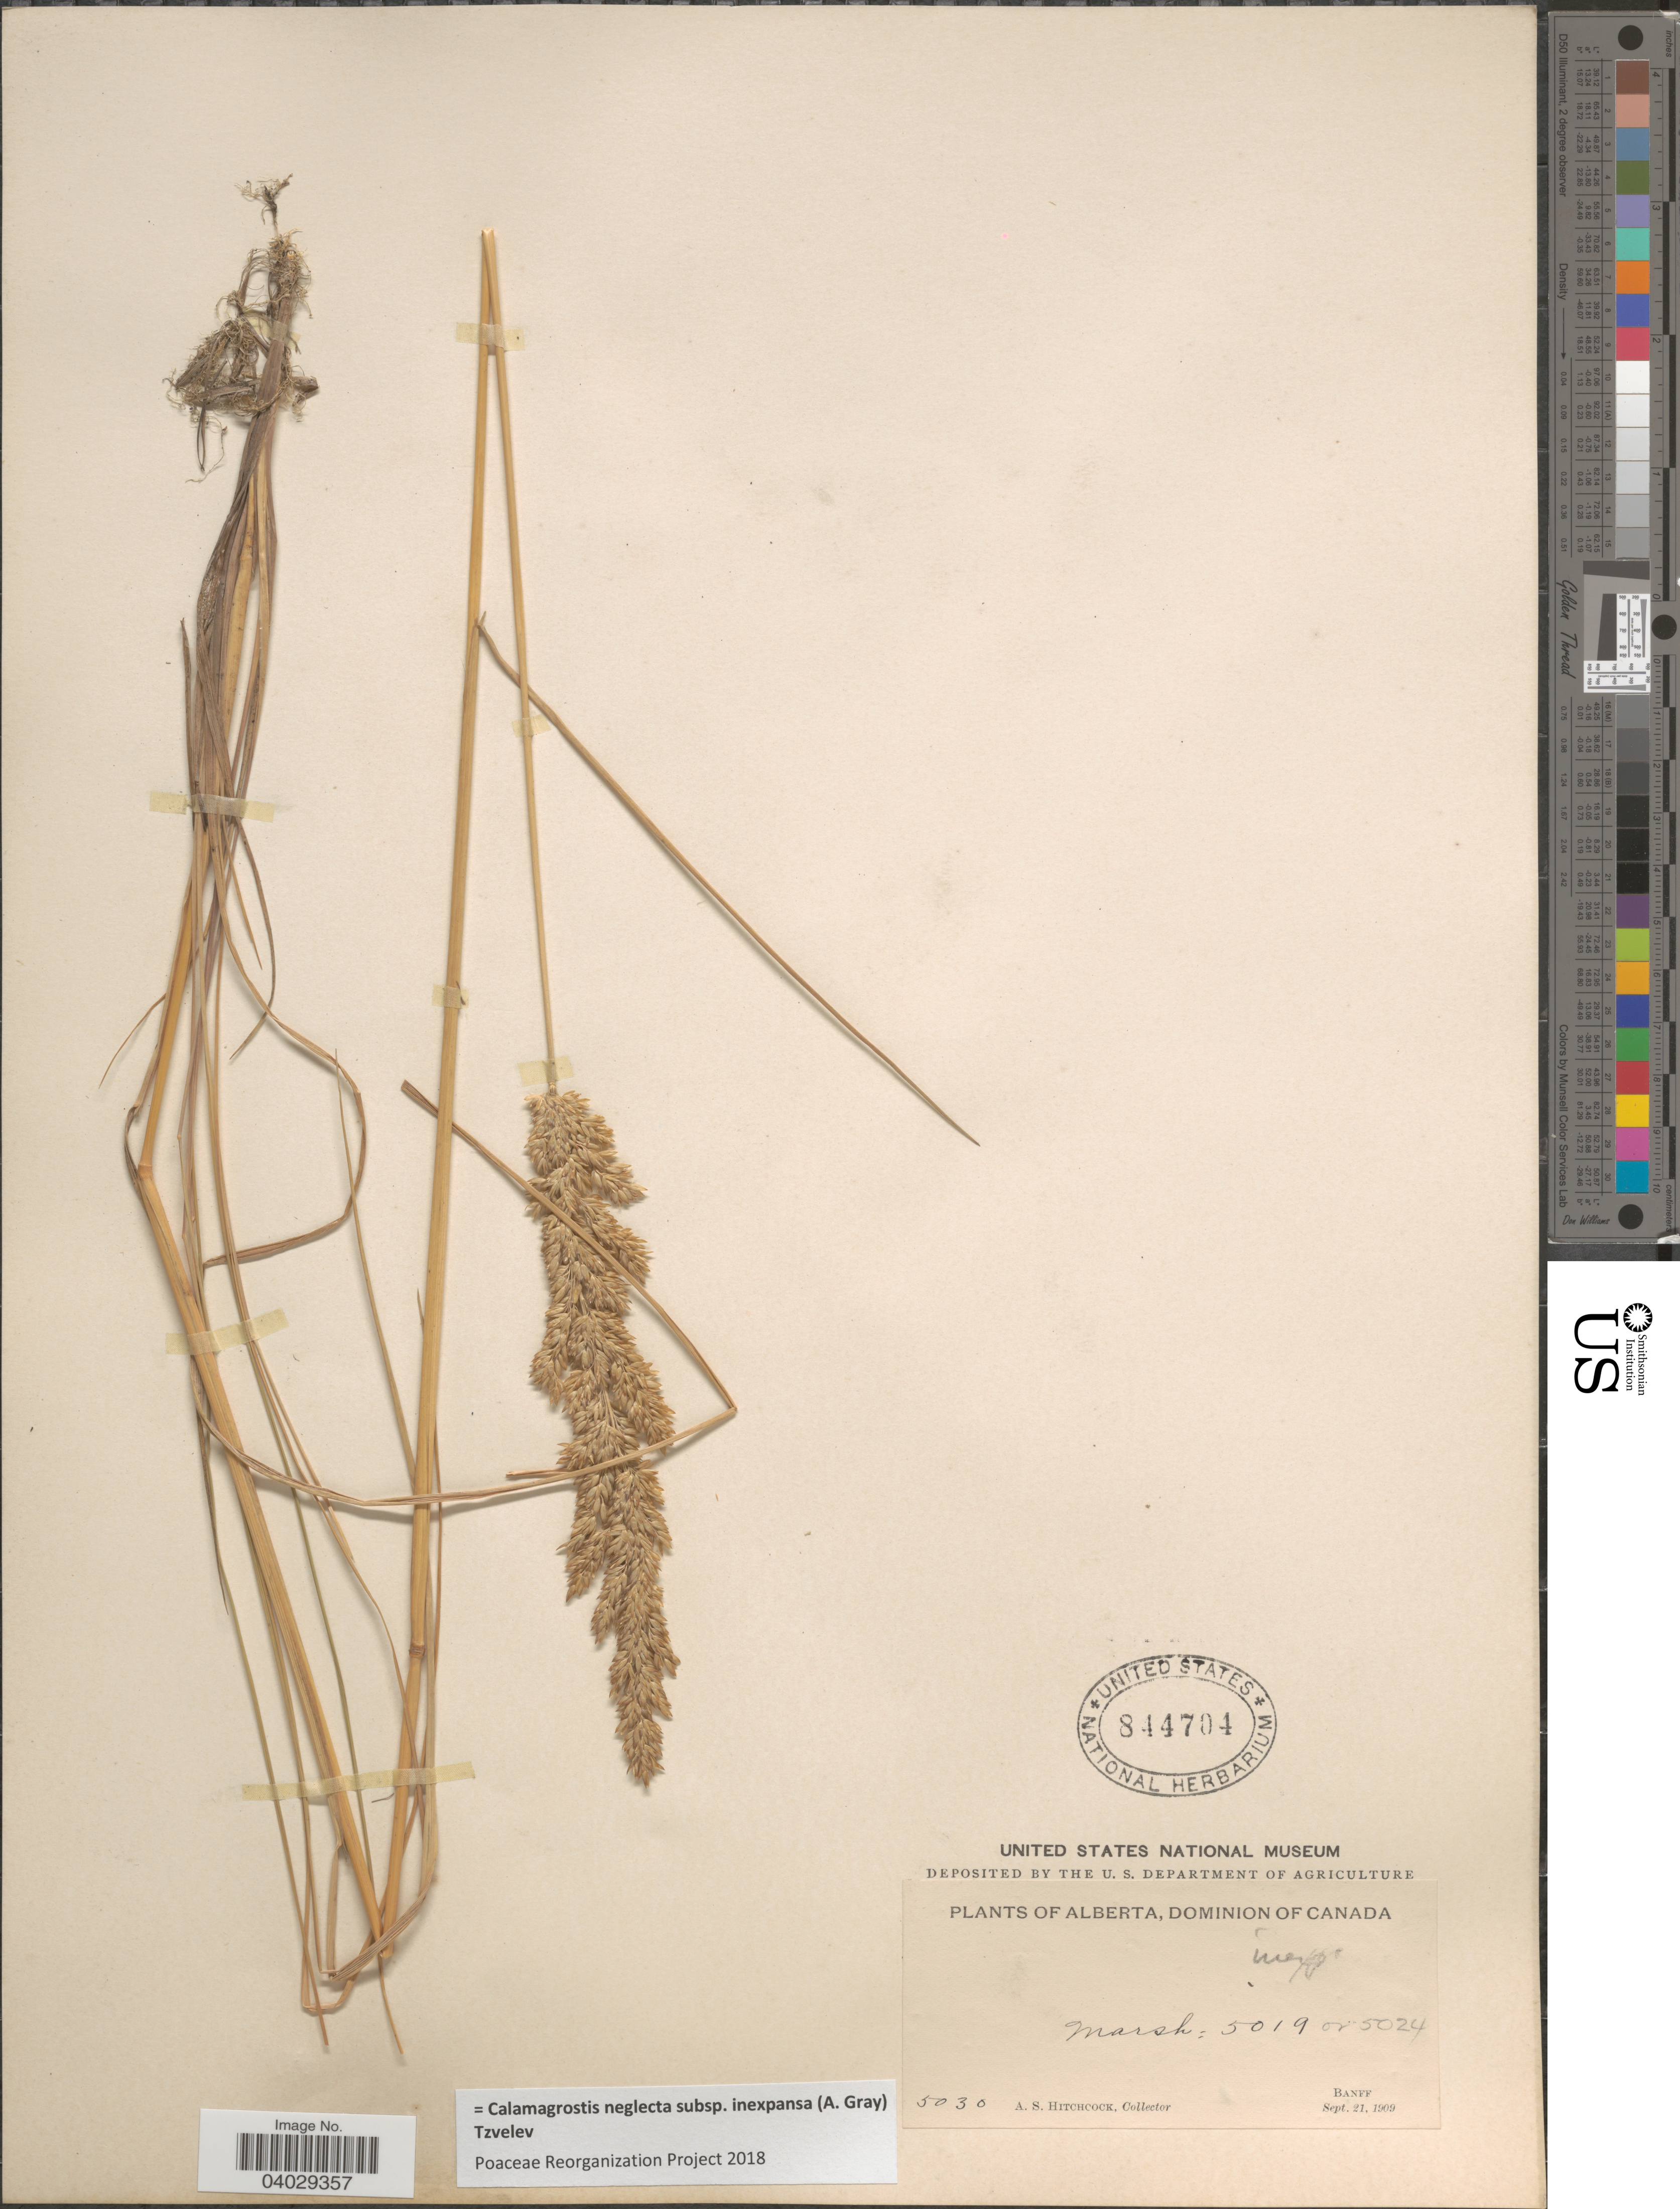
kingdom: Plantae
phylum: Tracheophyta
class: Liliopsida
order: Poales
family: Poaceae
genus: Calamagrostis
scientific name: Calamagrostis neglecta subsp. inexpansa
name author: (A. Gray) Tzvelev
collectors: A. S. Hitchcock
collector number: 5030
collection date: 1909-09-21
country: Canada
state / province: Alberta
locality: Banff.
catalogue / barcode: US 844704